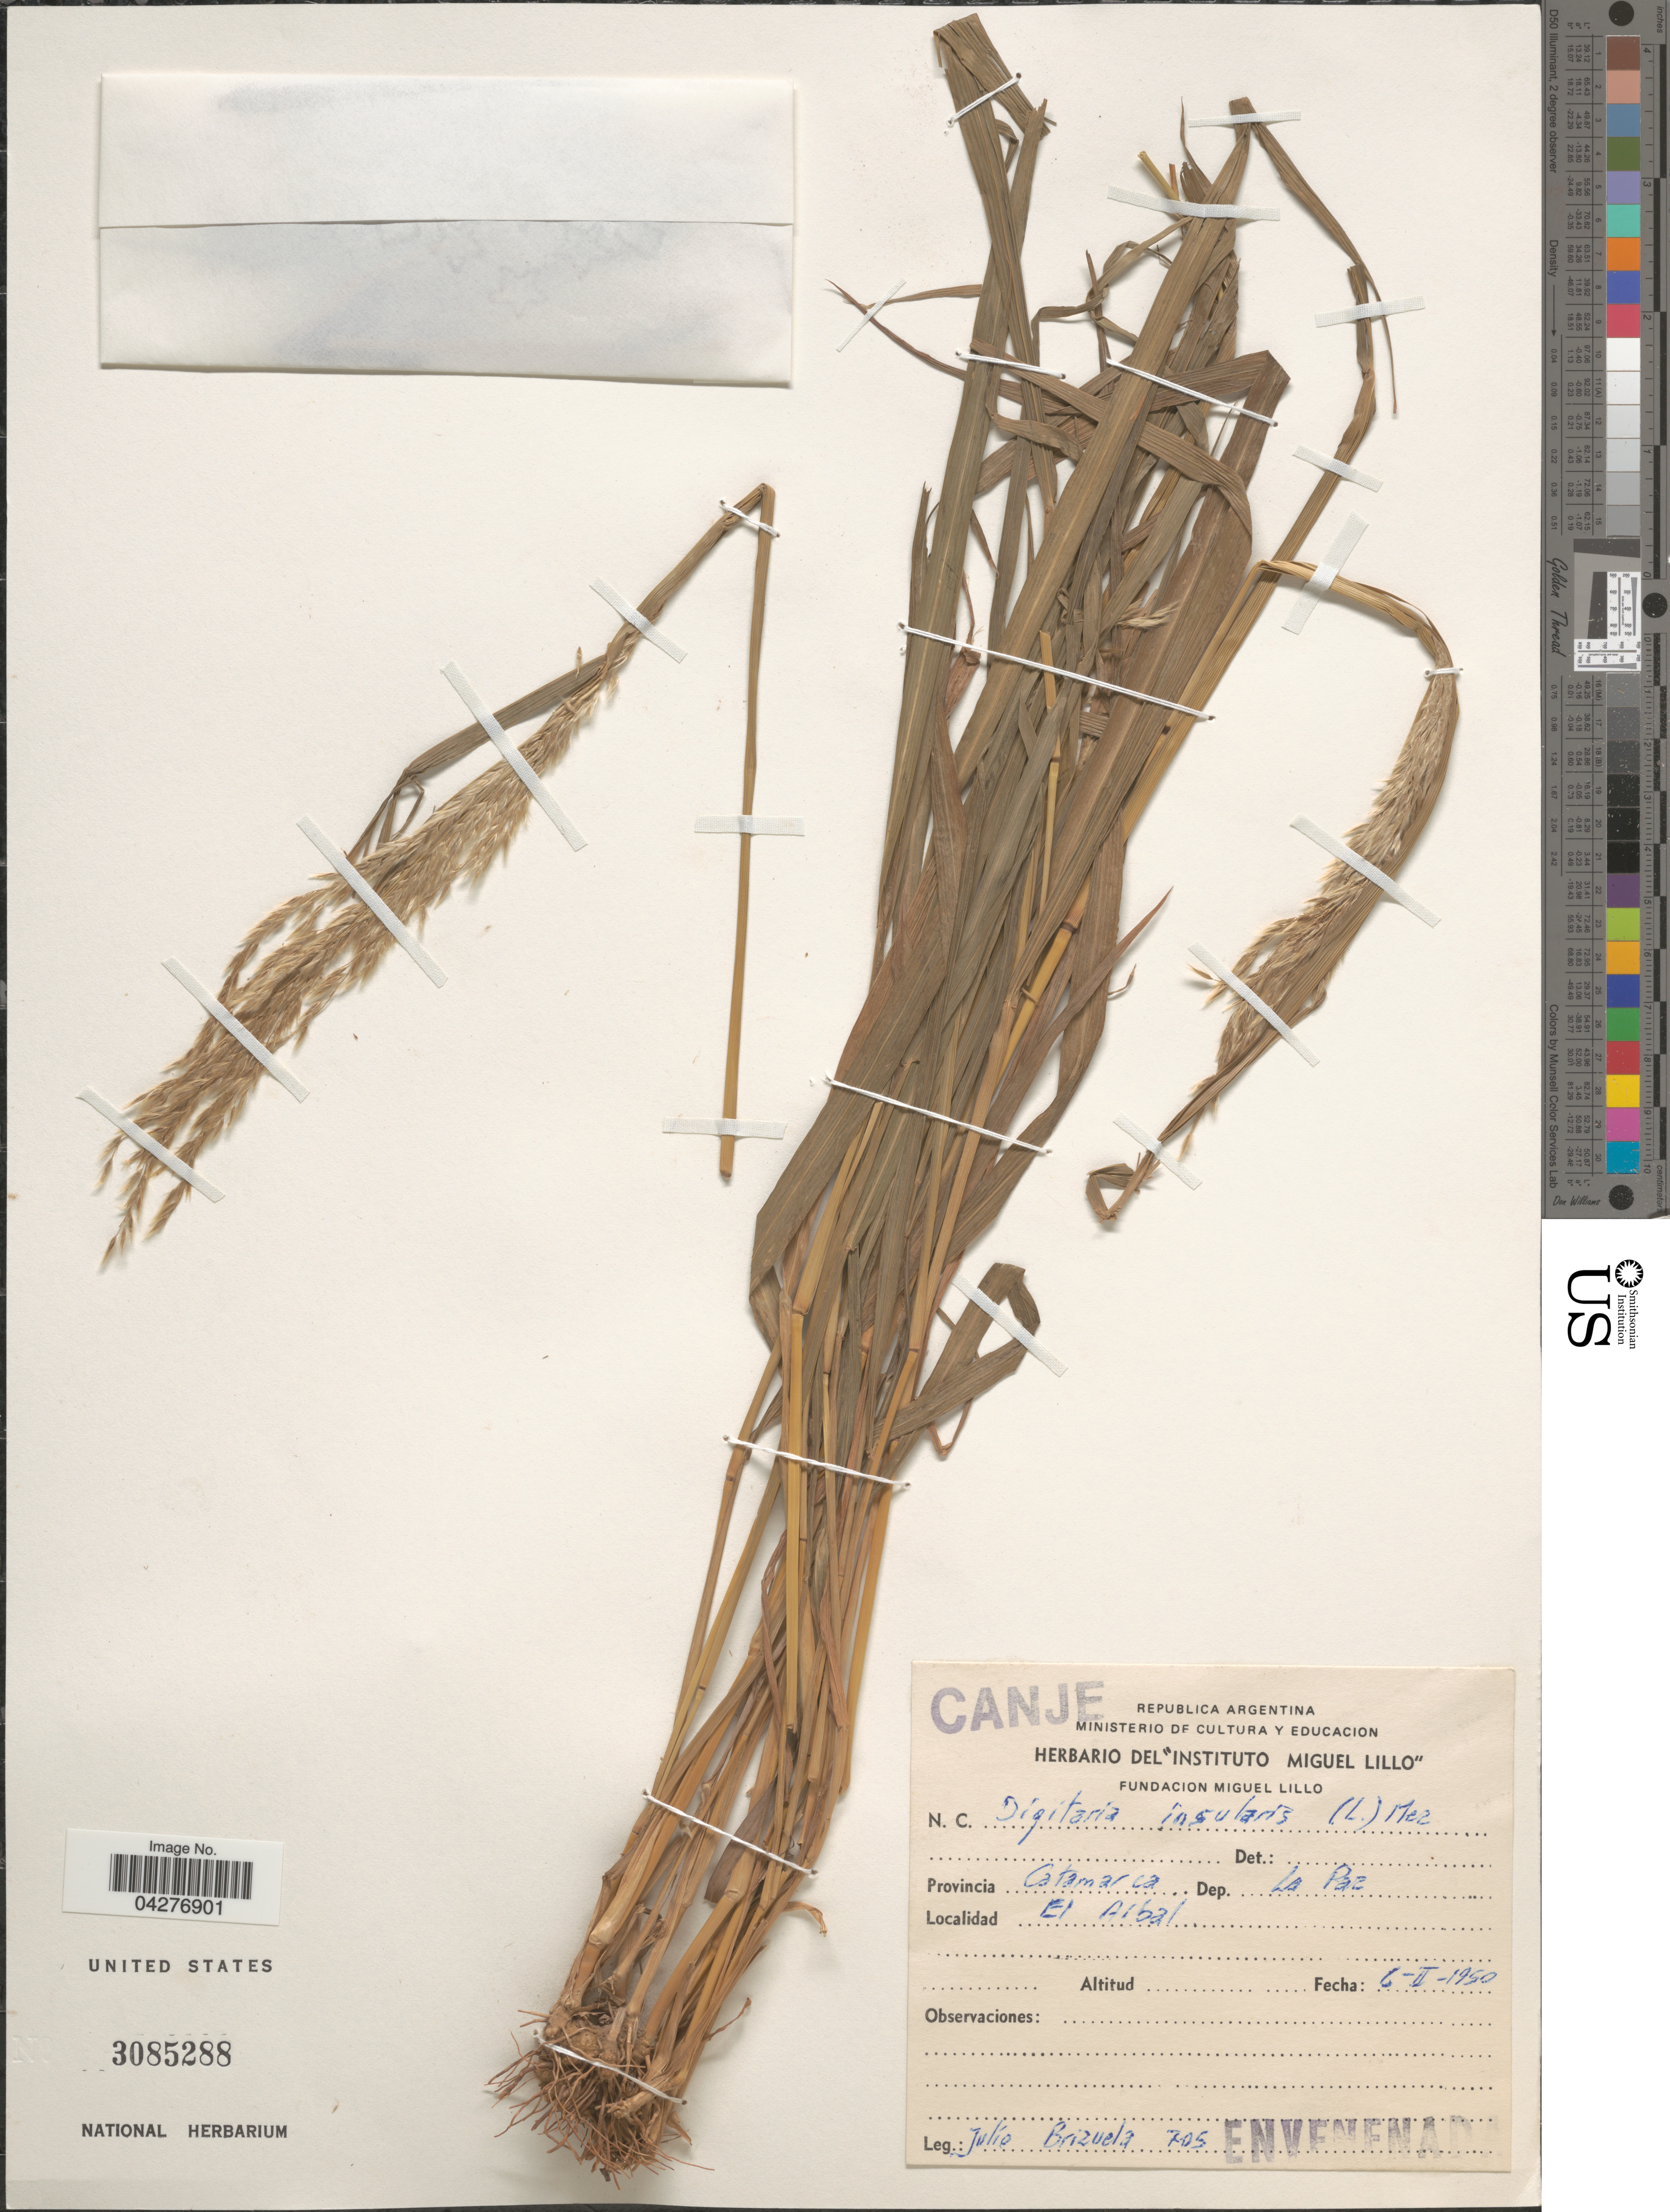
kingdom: Plantae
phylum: Tracheophyta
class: Liliopsida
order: Poales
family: Poaceae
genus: Digitaria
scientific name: Digitaria insularis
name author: (L.) Fedde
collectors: J. Brizuela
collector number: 705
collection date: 1950-02-06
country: Argentina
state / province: Catamarca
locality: Dep. La Paz. El Albal.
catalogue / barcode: US 3085288